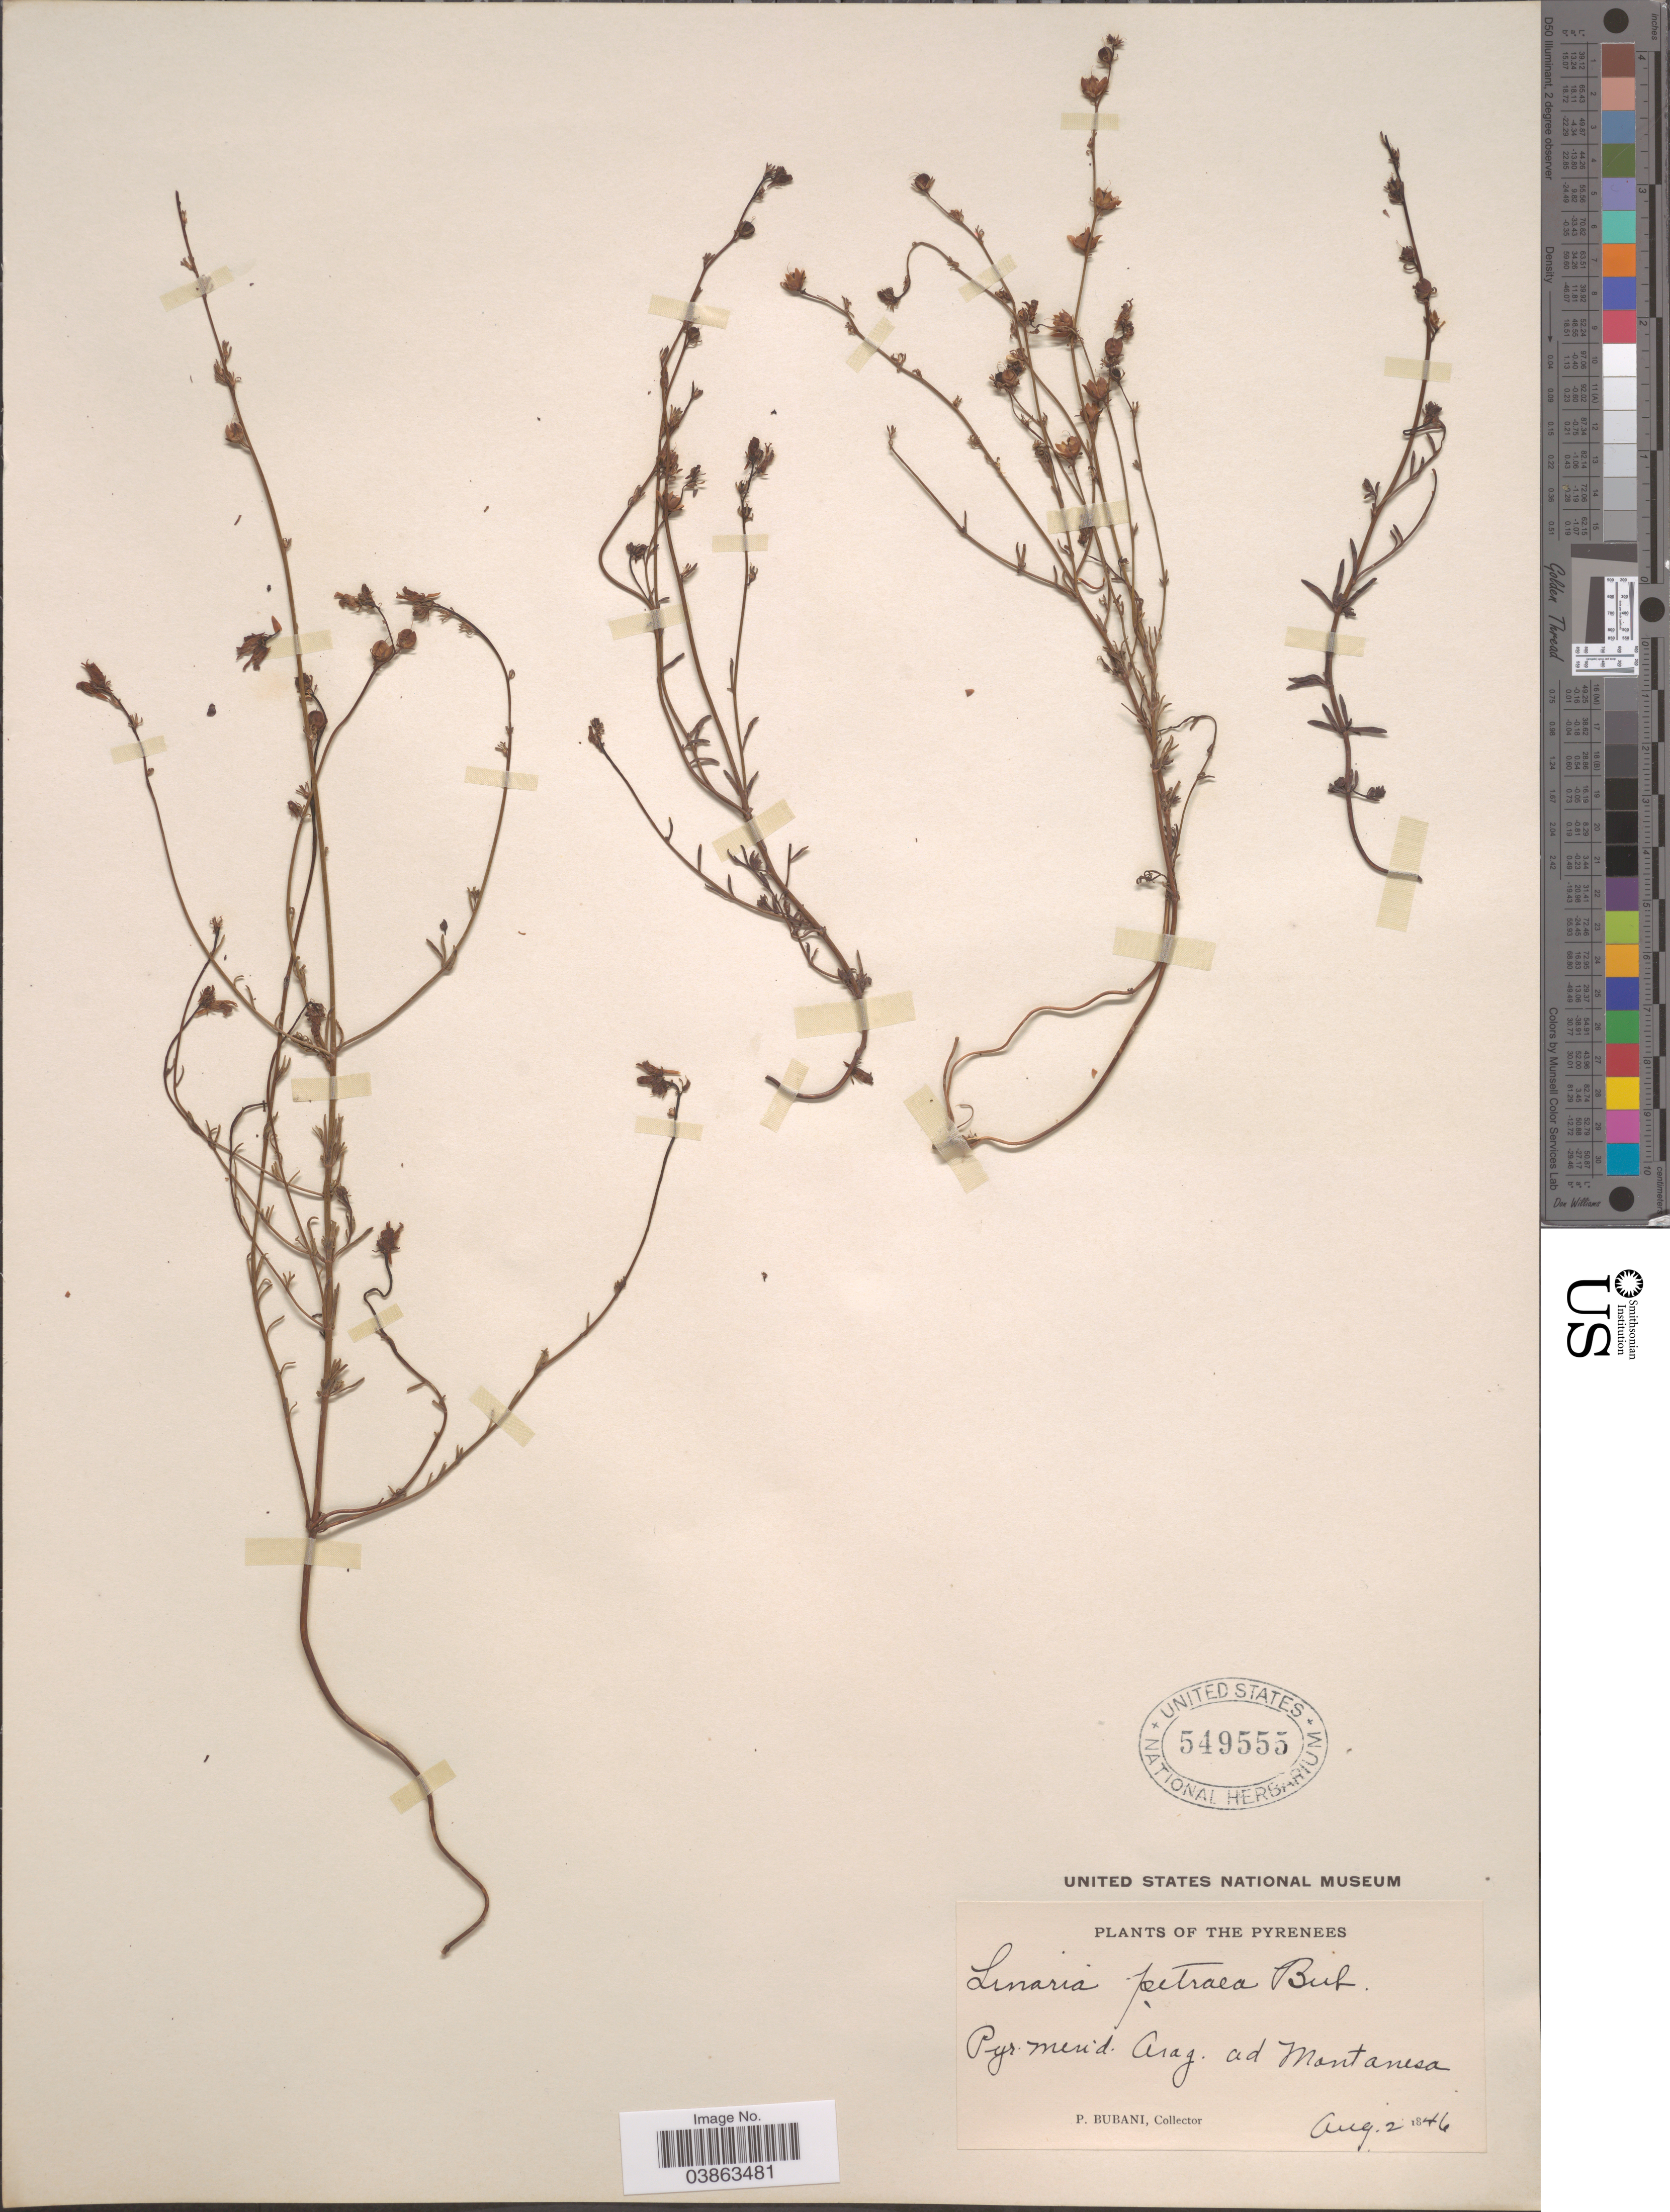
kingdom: Plantae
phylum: Tracheophyta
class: Magnoliopsida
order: Lamiales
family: Plantaginaceae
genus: Linaria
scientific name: Linaria petraea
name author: Jord.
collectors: P. Bubani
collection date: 1846-08-02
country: Spain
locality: Pyrenees. Pyr. Merid. Arag. ad Montanesa.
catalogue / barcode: US 549555